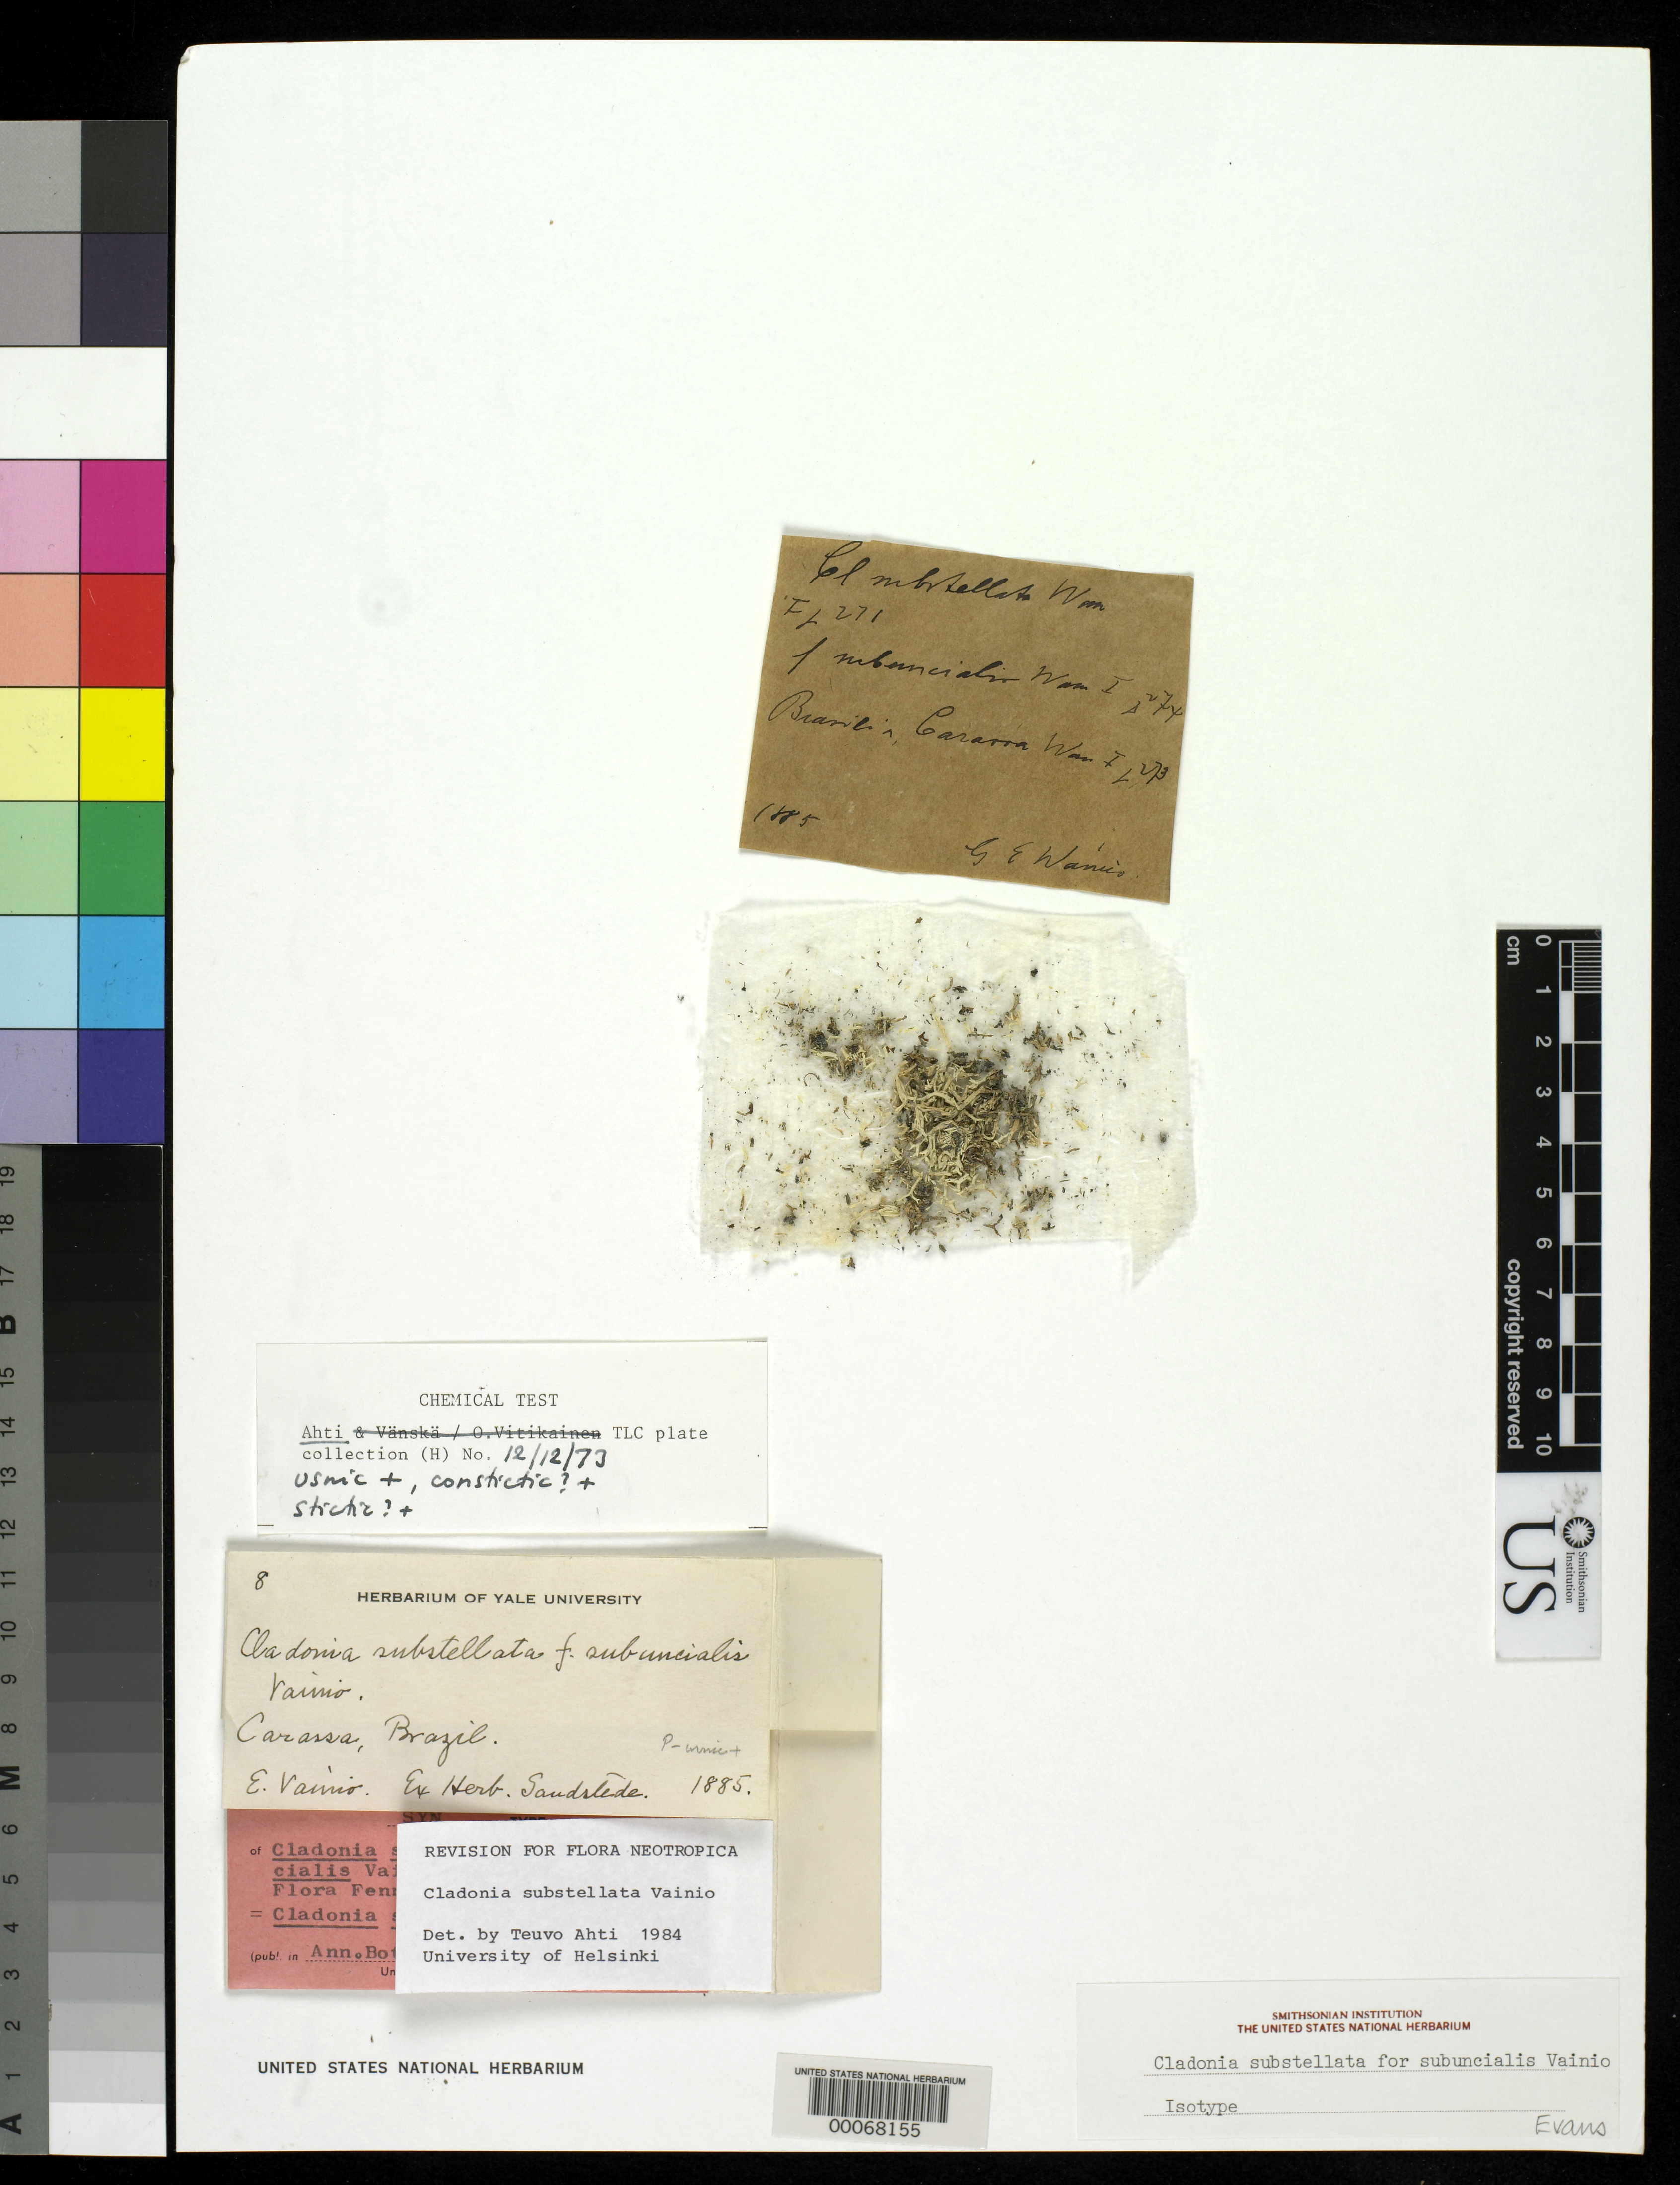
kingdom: Fungi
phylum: Ascomycota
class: Lecanoromycetes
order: Lecanorales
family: Cladoniaceae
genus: Cladonia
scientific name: Cladonia substellata f. subuncialis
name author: Vain.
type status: Syntype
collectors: E. Vainio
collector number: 8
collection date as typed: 1885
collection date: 1885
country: Brazil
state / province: Minas Gerais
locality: Carassa.